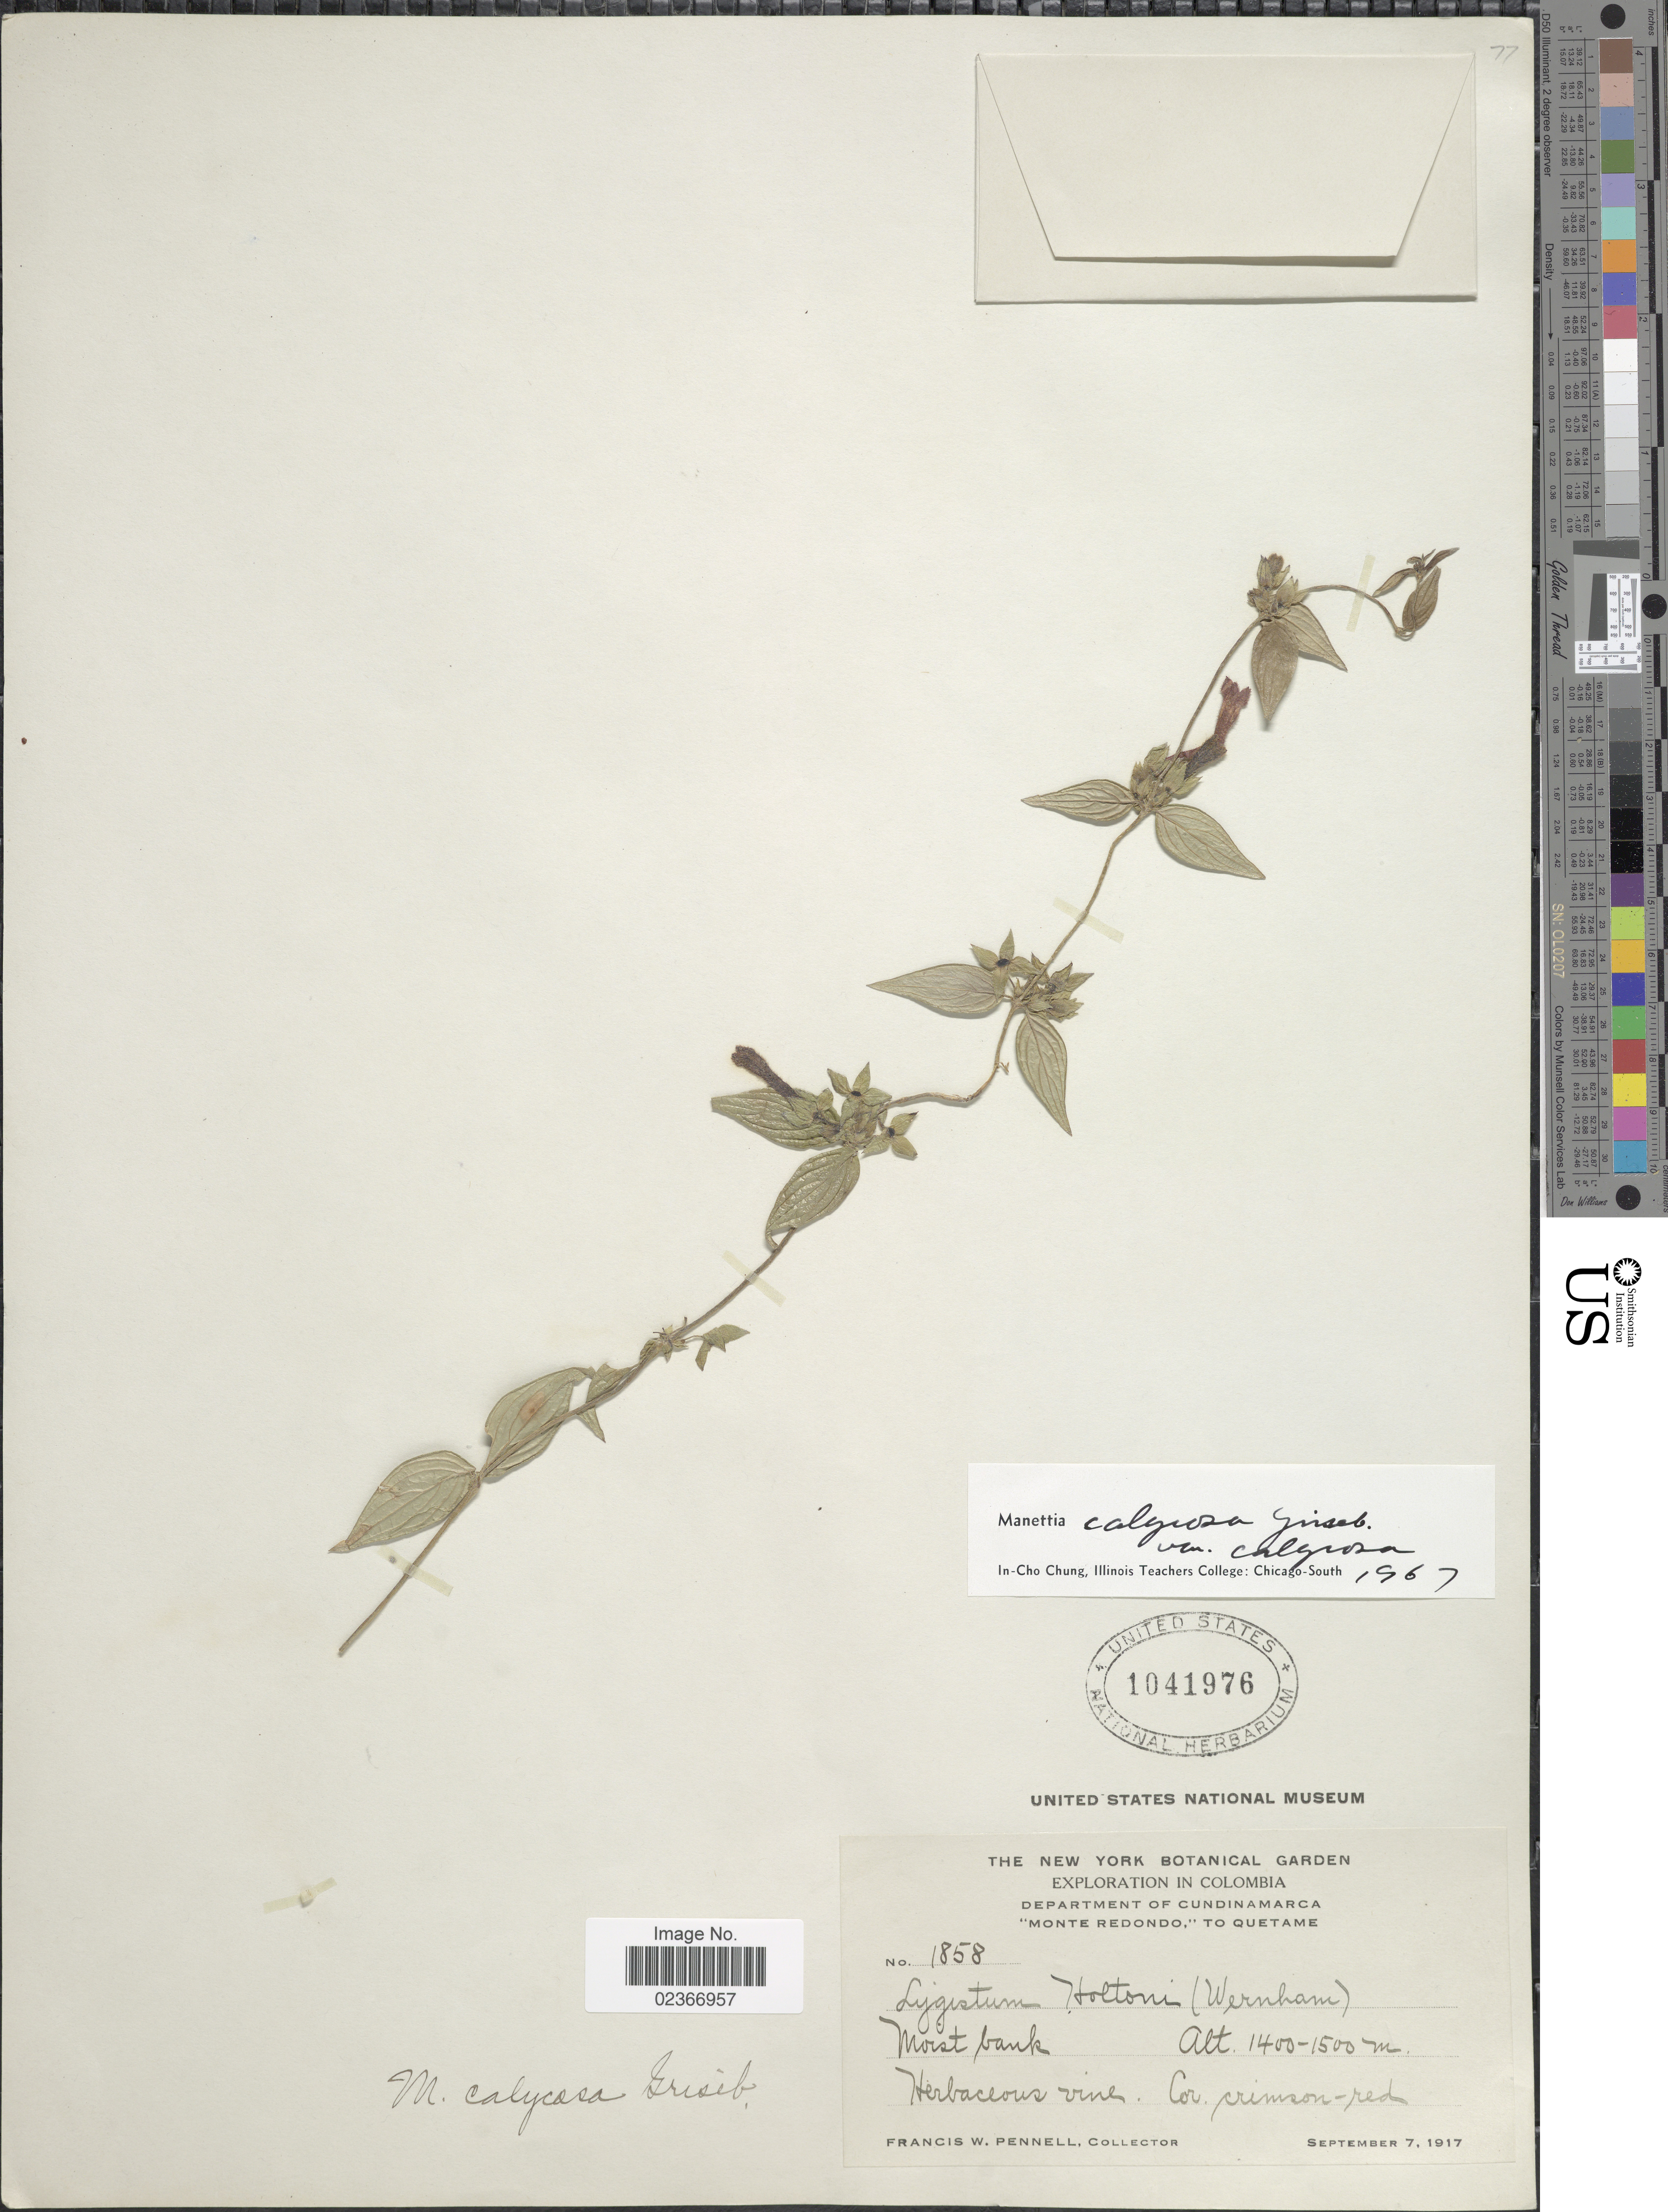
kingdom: Plantae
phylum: Tracheophyta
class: Magnoliopsida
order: Gentianales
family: Rubiaceae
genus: Manettia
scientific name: Manettia calycosa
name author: Griseb.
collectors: F. W. Pennell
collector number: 1858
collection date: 1917-09-07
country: Colombia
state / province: Cundinamarca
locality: Department of Cundinamarca. "Monte Redondo, " to Quetame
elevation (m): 1400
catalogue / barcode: US 1041976